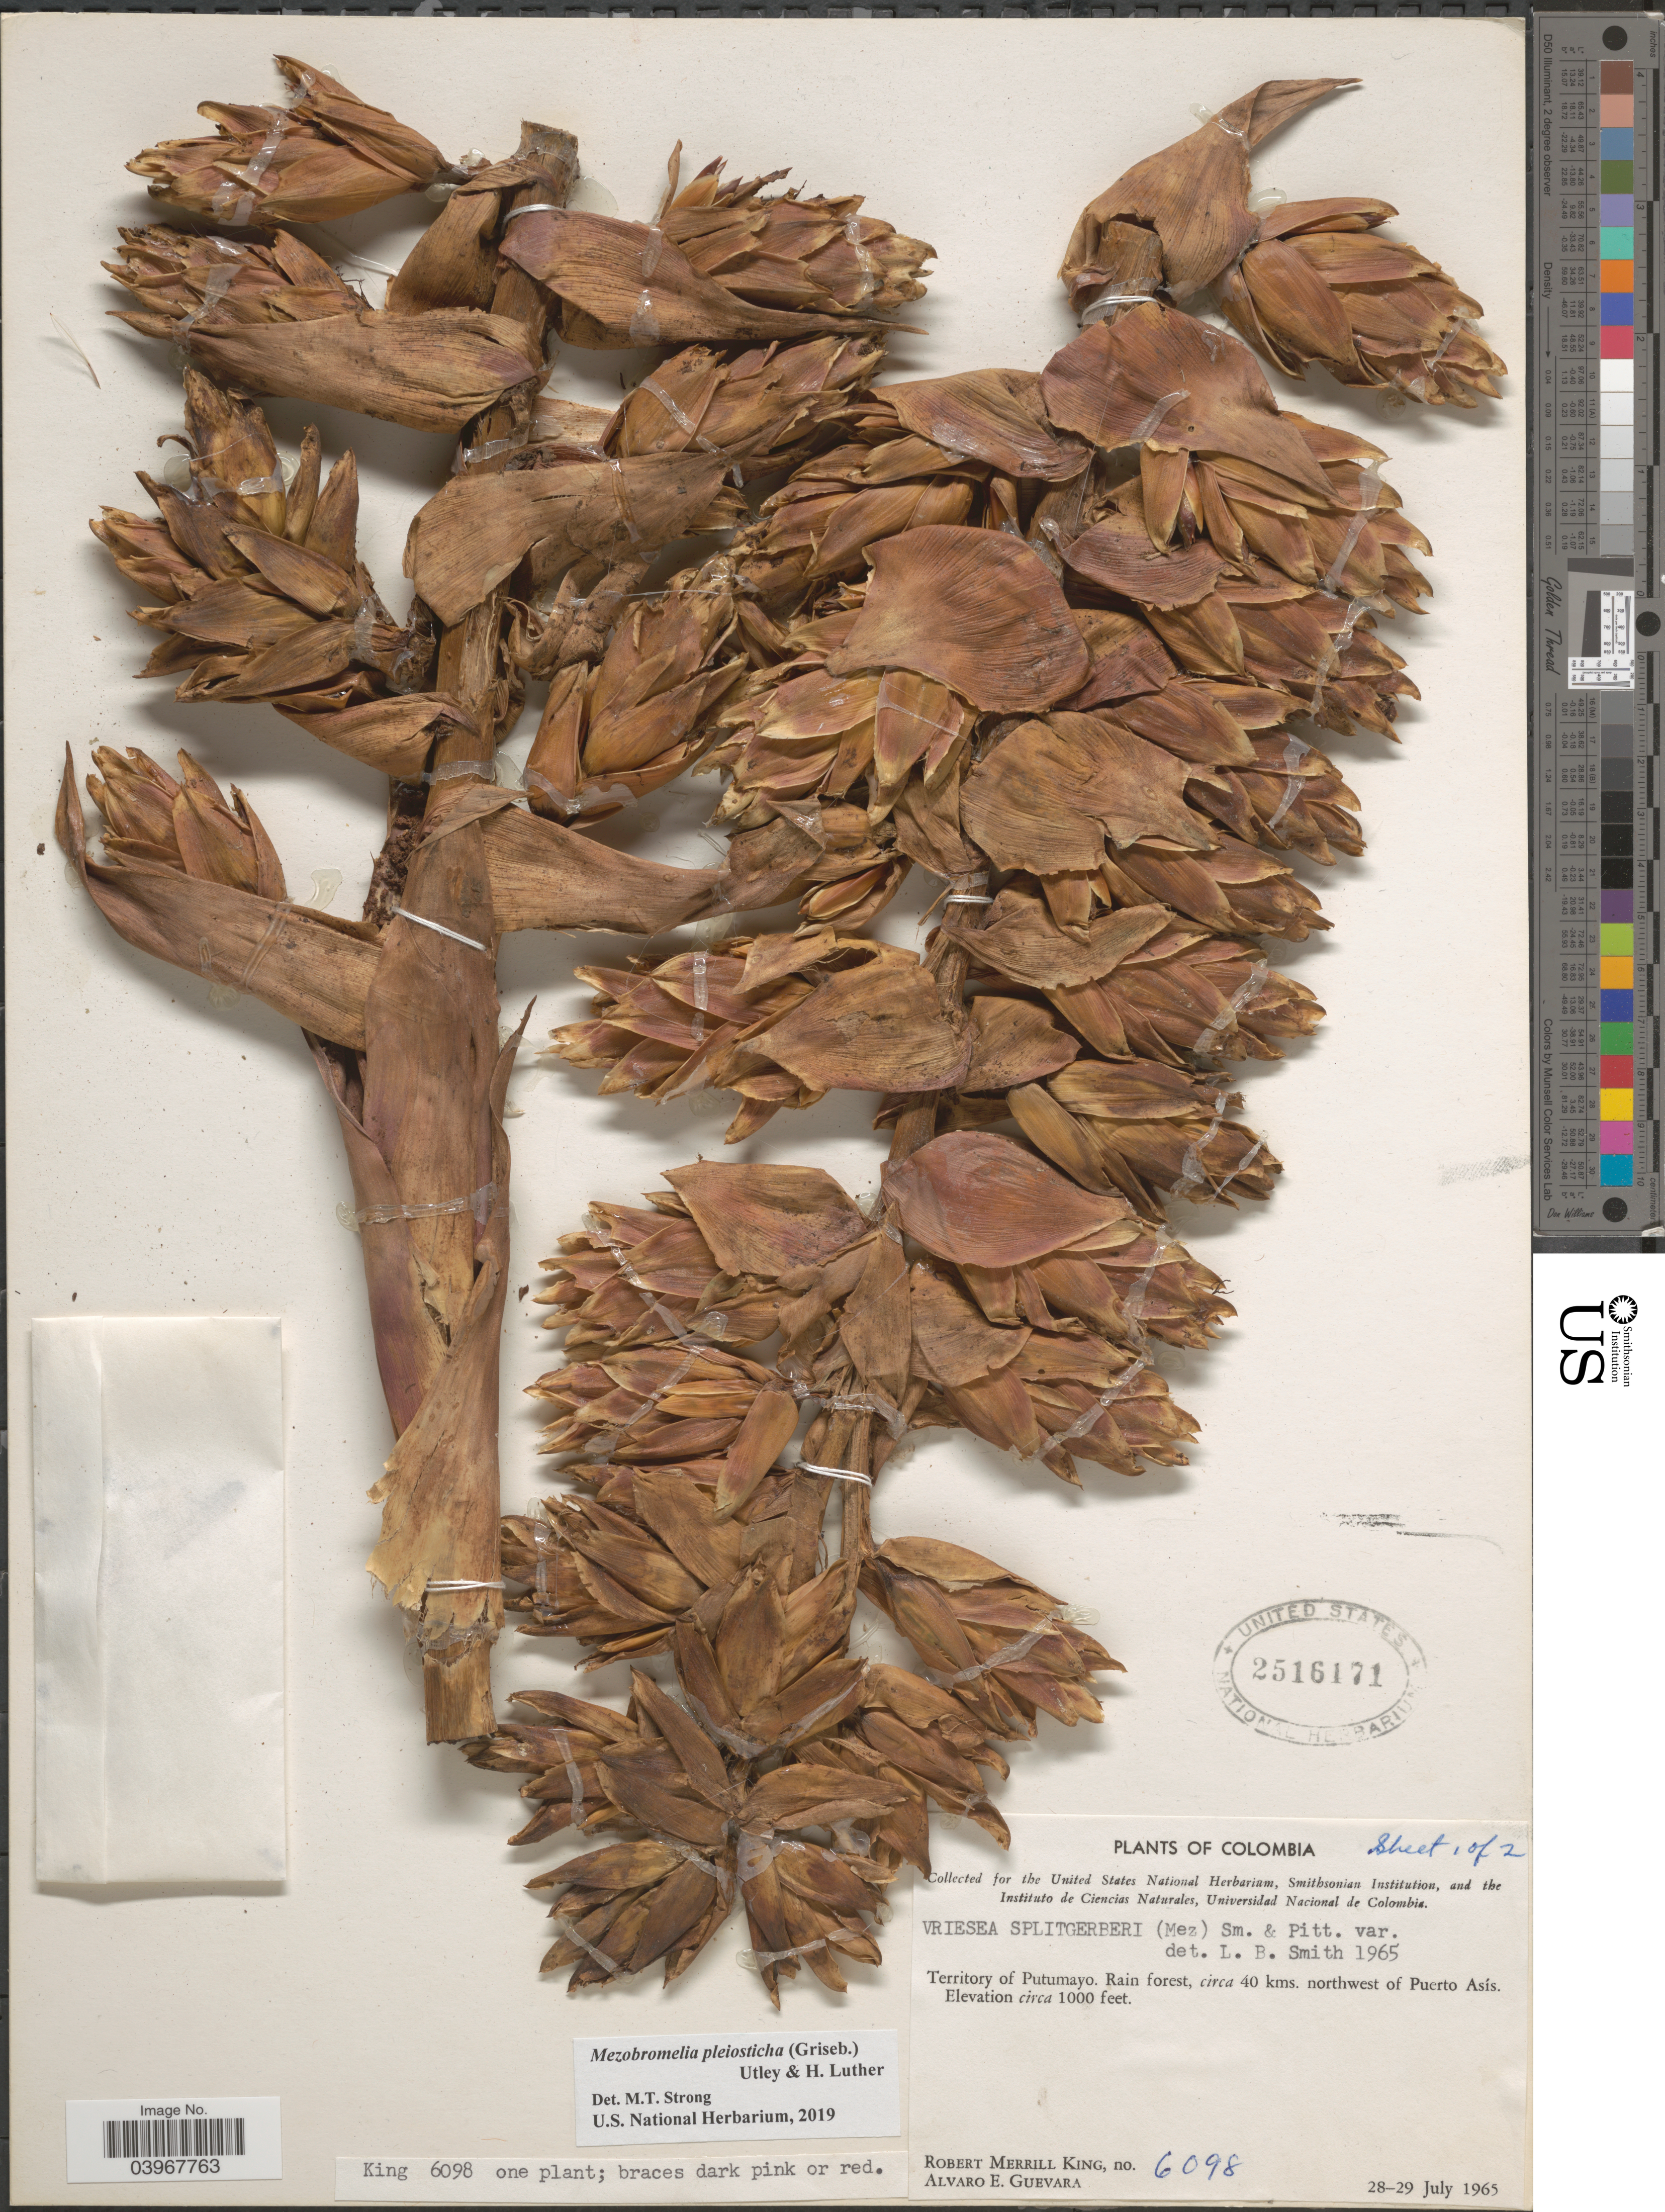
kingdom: Plantae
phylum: Tracheophyta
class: Liliopsida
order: Poales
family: Bromeliaceae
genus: Mezobromelia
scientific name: Mezobromelia pleiosticha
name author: (Griseb.) Utley & H. Luther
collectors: R. M. King & A. E. Guevara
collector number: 6098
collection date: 1965-07-28/1965-07-29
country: Colombia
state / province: Putumayo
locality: Territory of Putumayo. Rain forest, circa 40 kms. northwest of Puerto Asís.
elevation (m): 305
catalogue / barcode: US 2516171